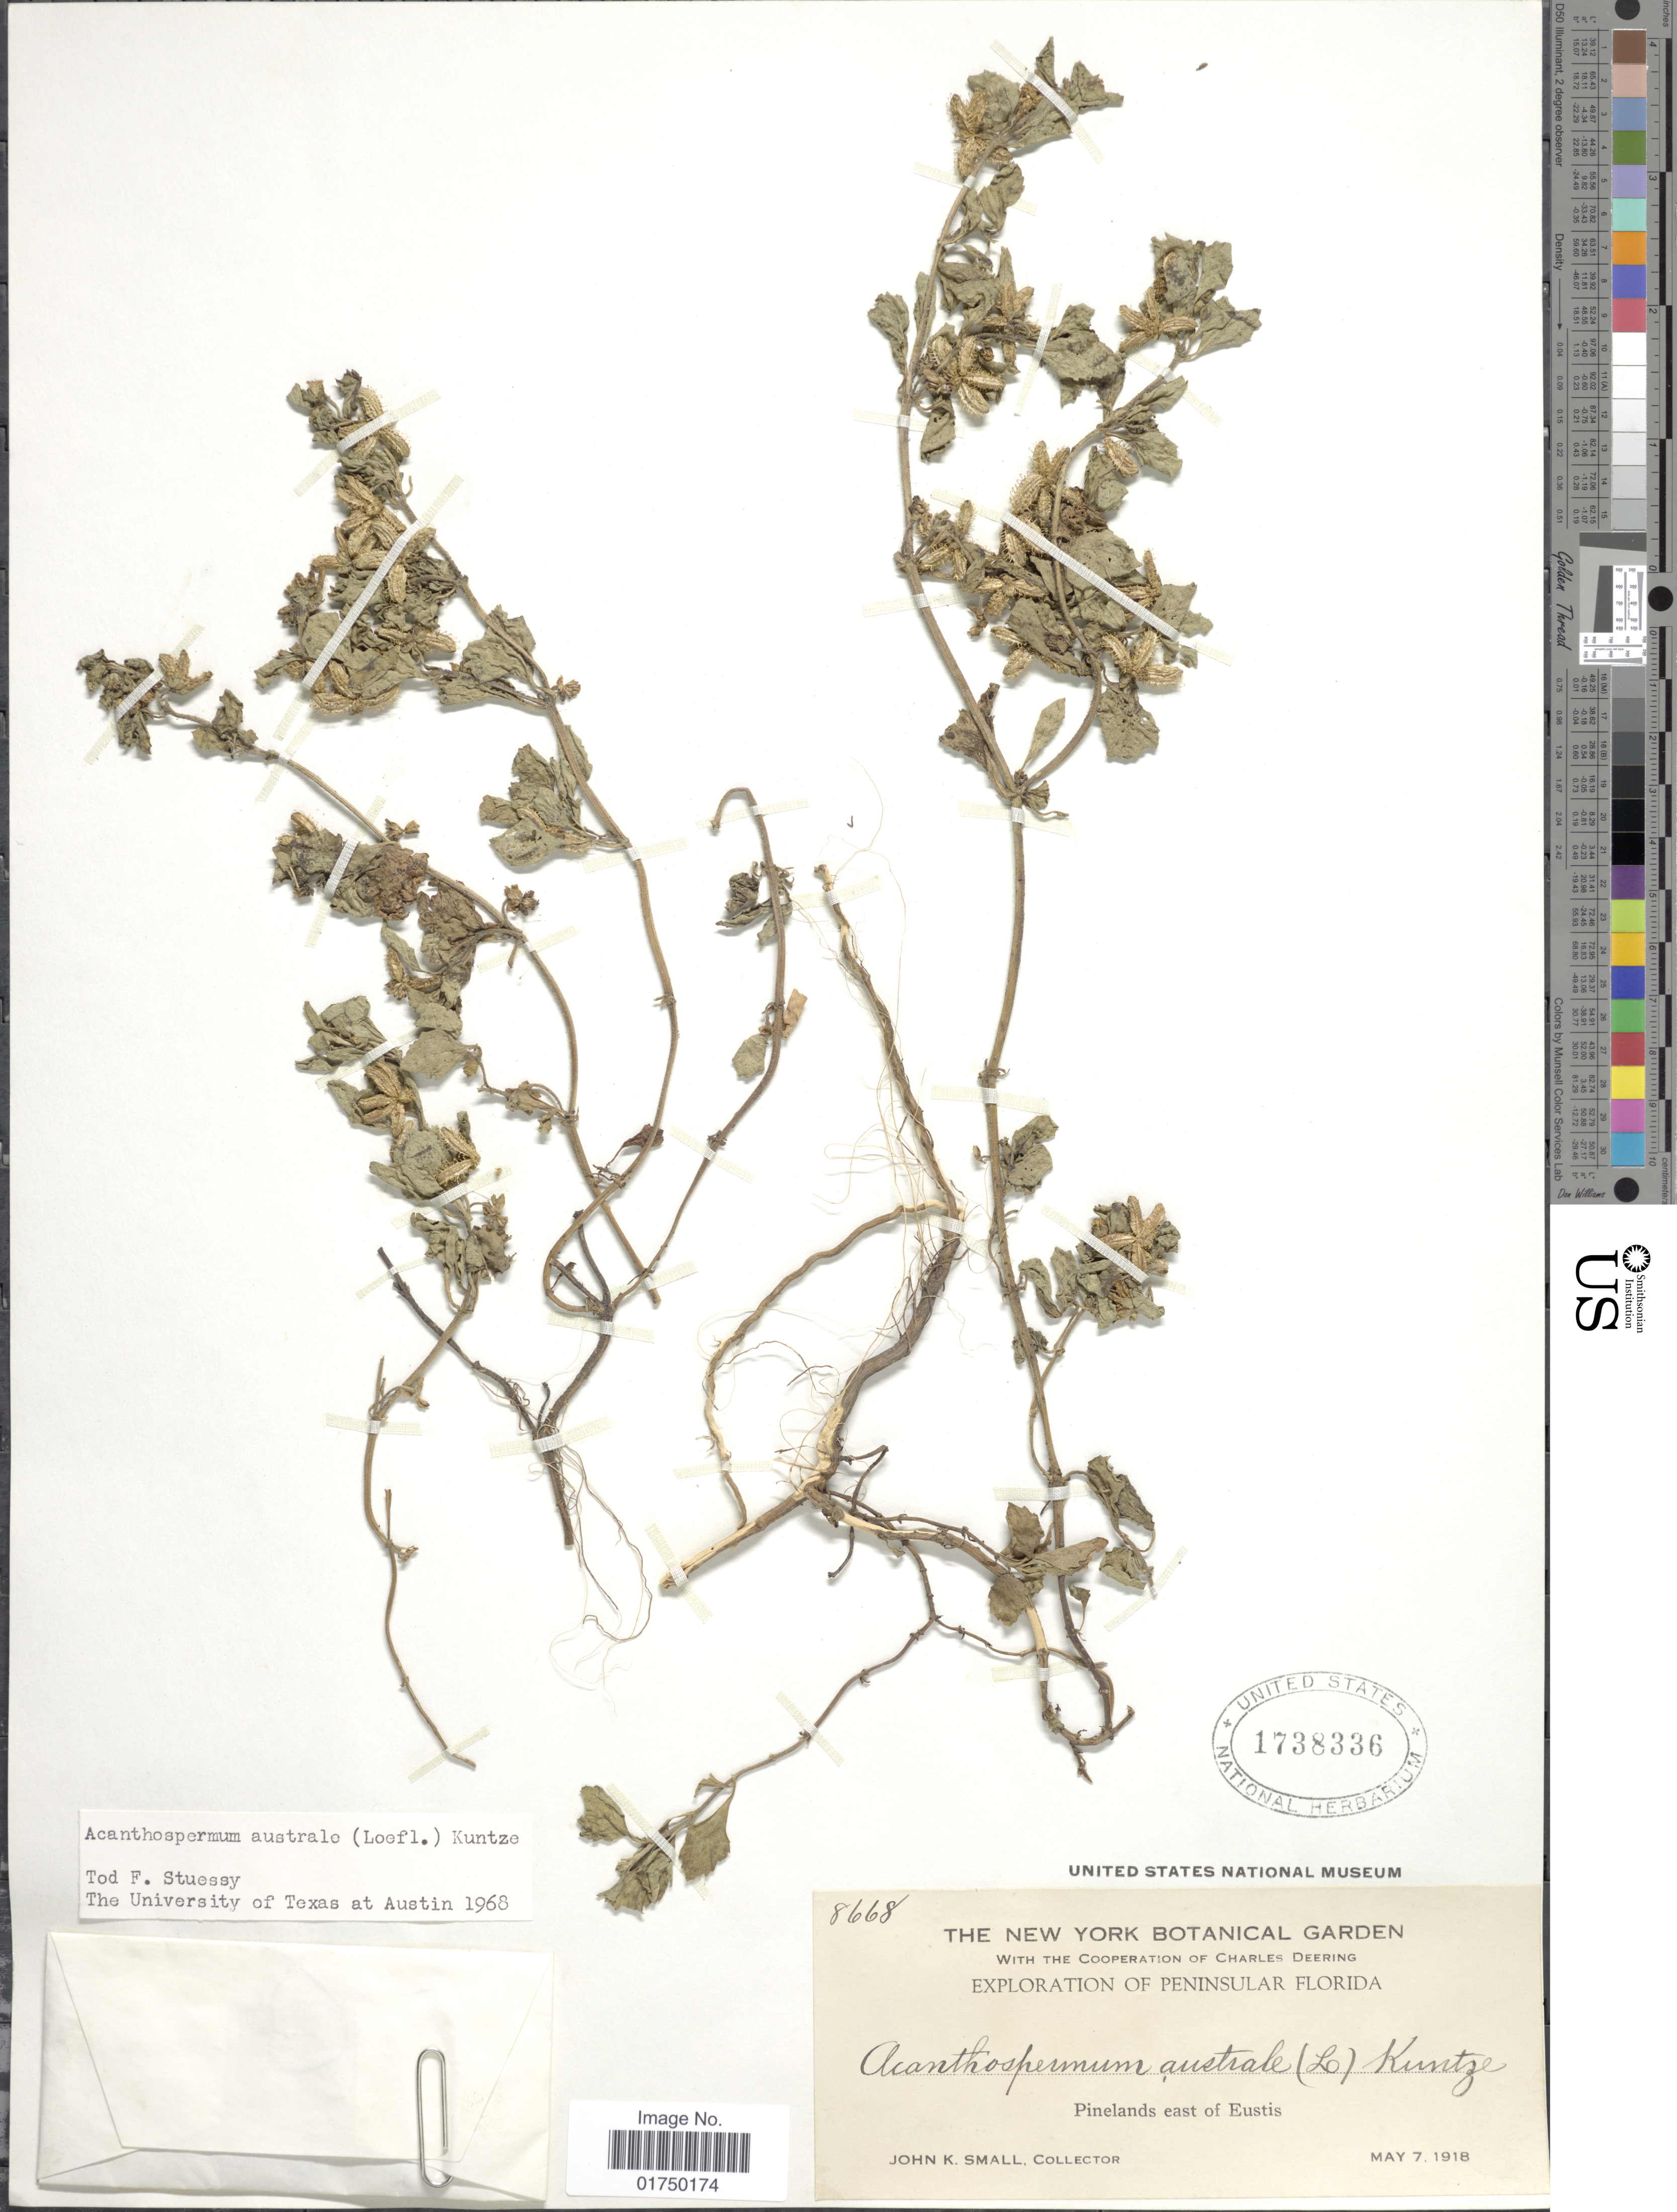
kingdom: Plantae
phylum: Tracheophyta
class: Magnoliopsida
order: Asterales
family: Asteraceae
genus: Acanthospermum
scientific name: Acanthospermum australe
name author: (Loefl.) Kuntze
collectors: J. K. Small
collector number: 8668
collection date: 1918-05-07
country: United States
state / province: Florida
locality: Peninsular Florida. Pinelands east of Eustis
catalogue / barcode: US 1738336